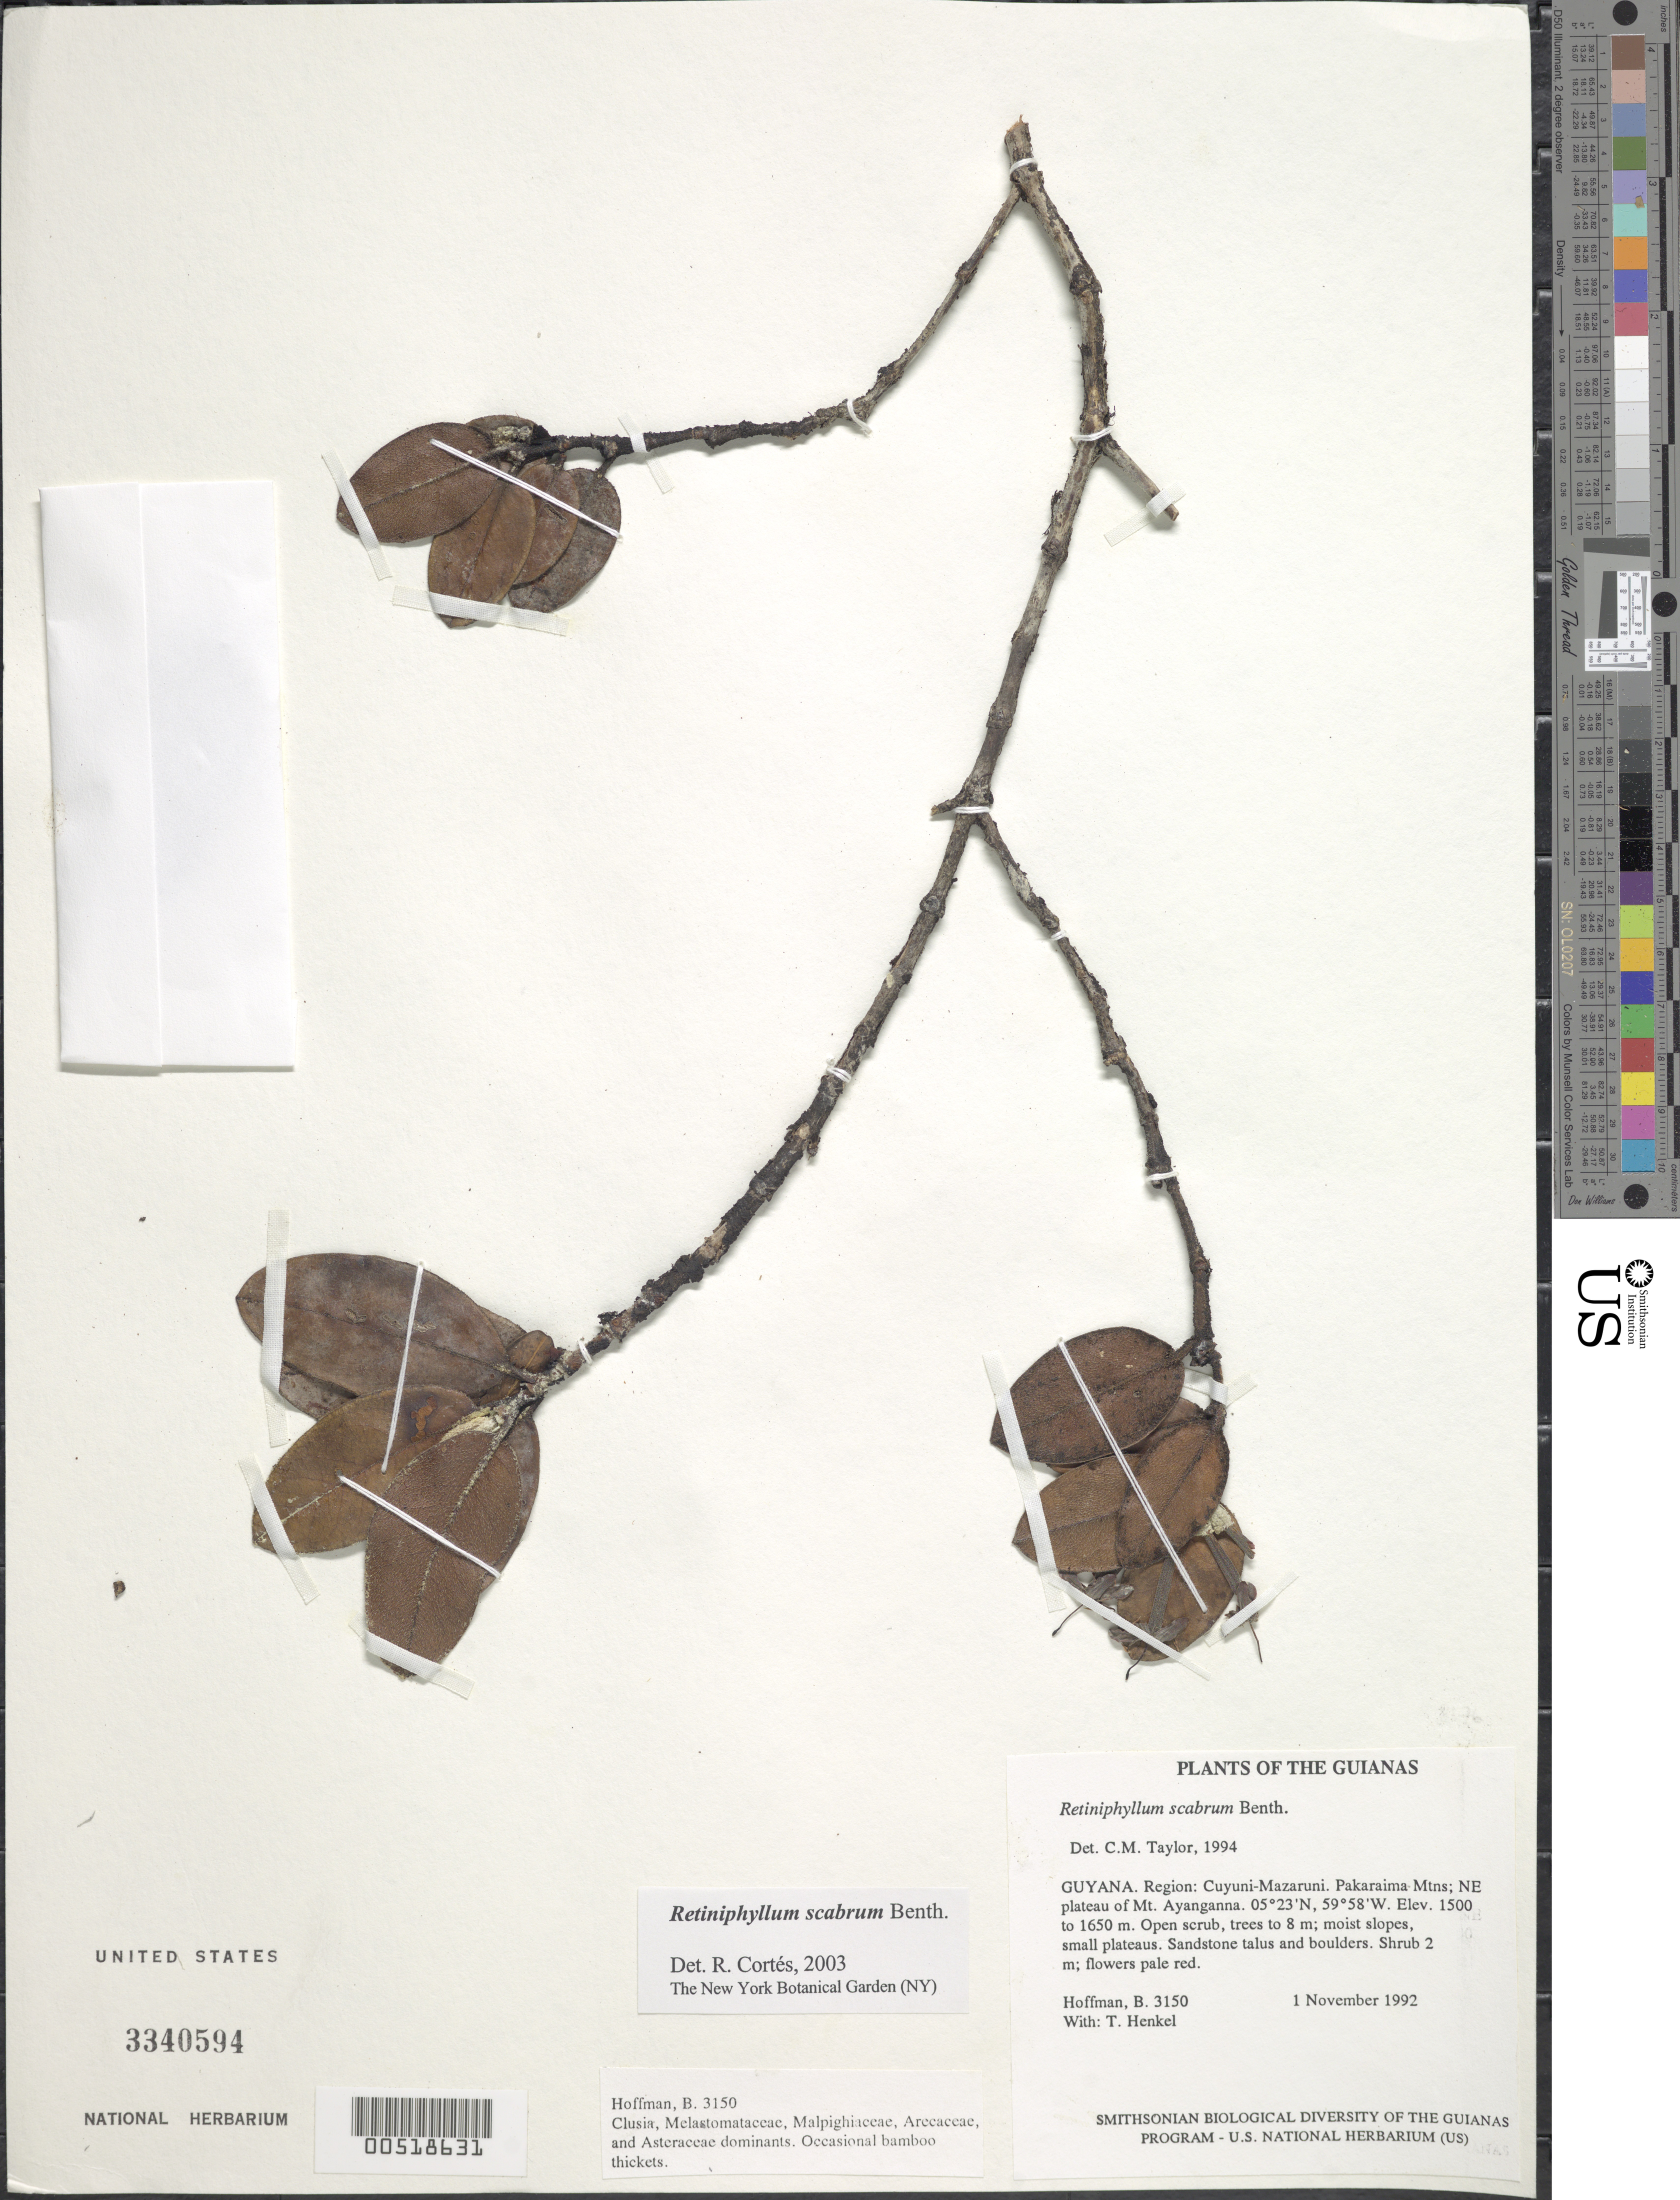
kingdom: Plantae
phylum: Tracheophyta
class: Magnoliopsida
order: Gentianales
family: Rubiaceae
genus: Retiniphyllum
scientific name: Retiniphyllum scabrum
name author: Benth.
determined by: Taylor, Charlotte M.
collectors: B. Hoffman & T. Henkel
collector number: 3150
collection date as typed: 1 November 1992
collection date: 1992-11-01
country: Guyana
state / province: Cuyuni-Mazaruni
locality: Pakaraima Mountains; NE plateau of Mt. Ayanganna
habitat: Open scrub, trees to 8 m; moist slopes, small plateaus. Sandstone talus and boulders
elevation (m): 1500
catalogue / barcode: US 3340594